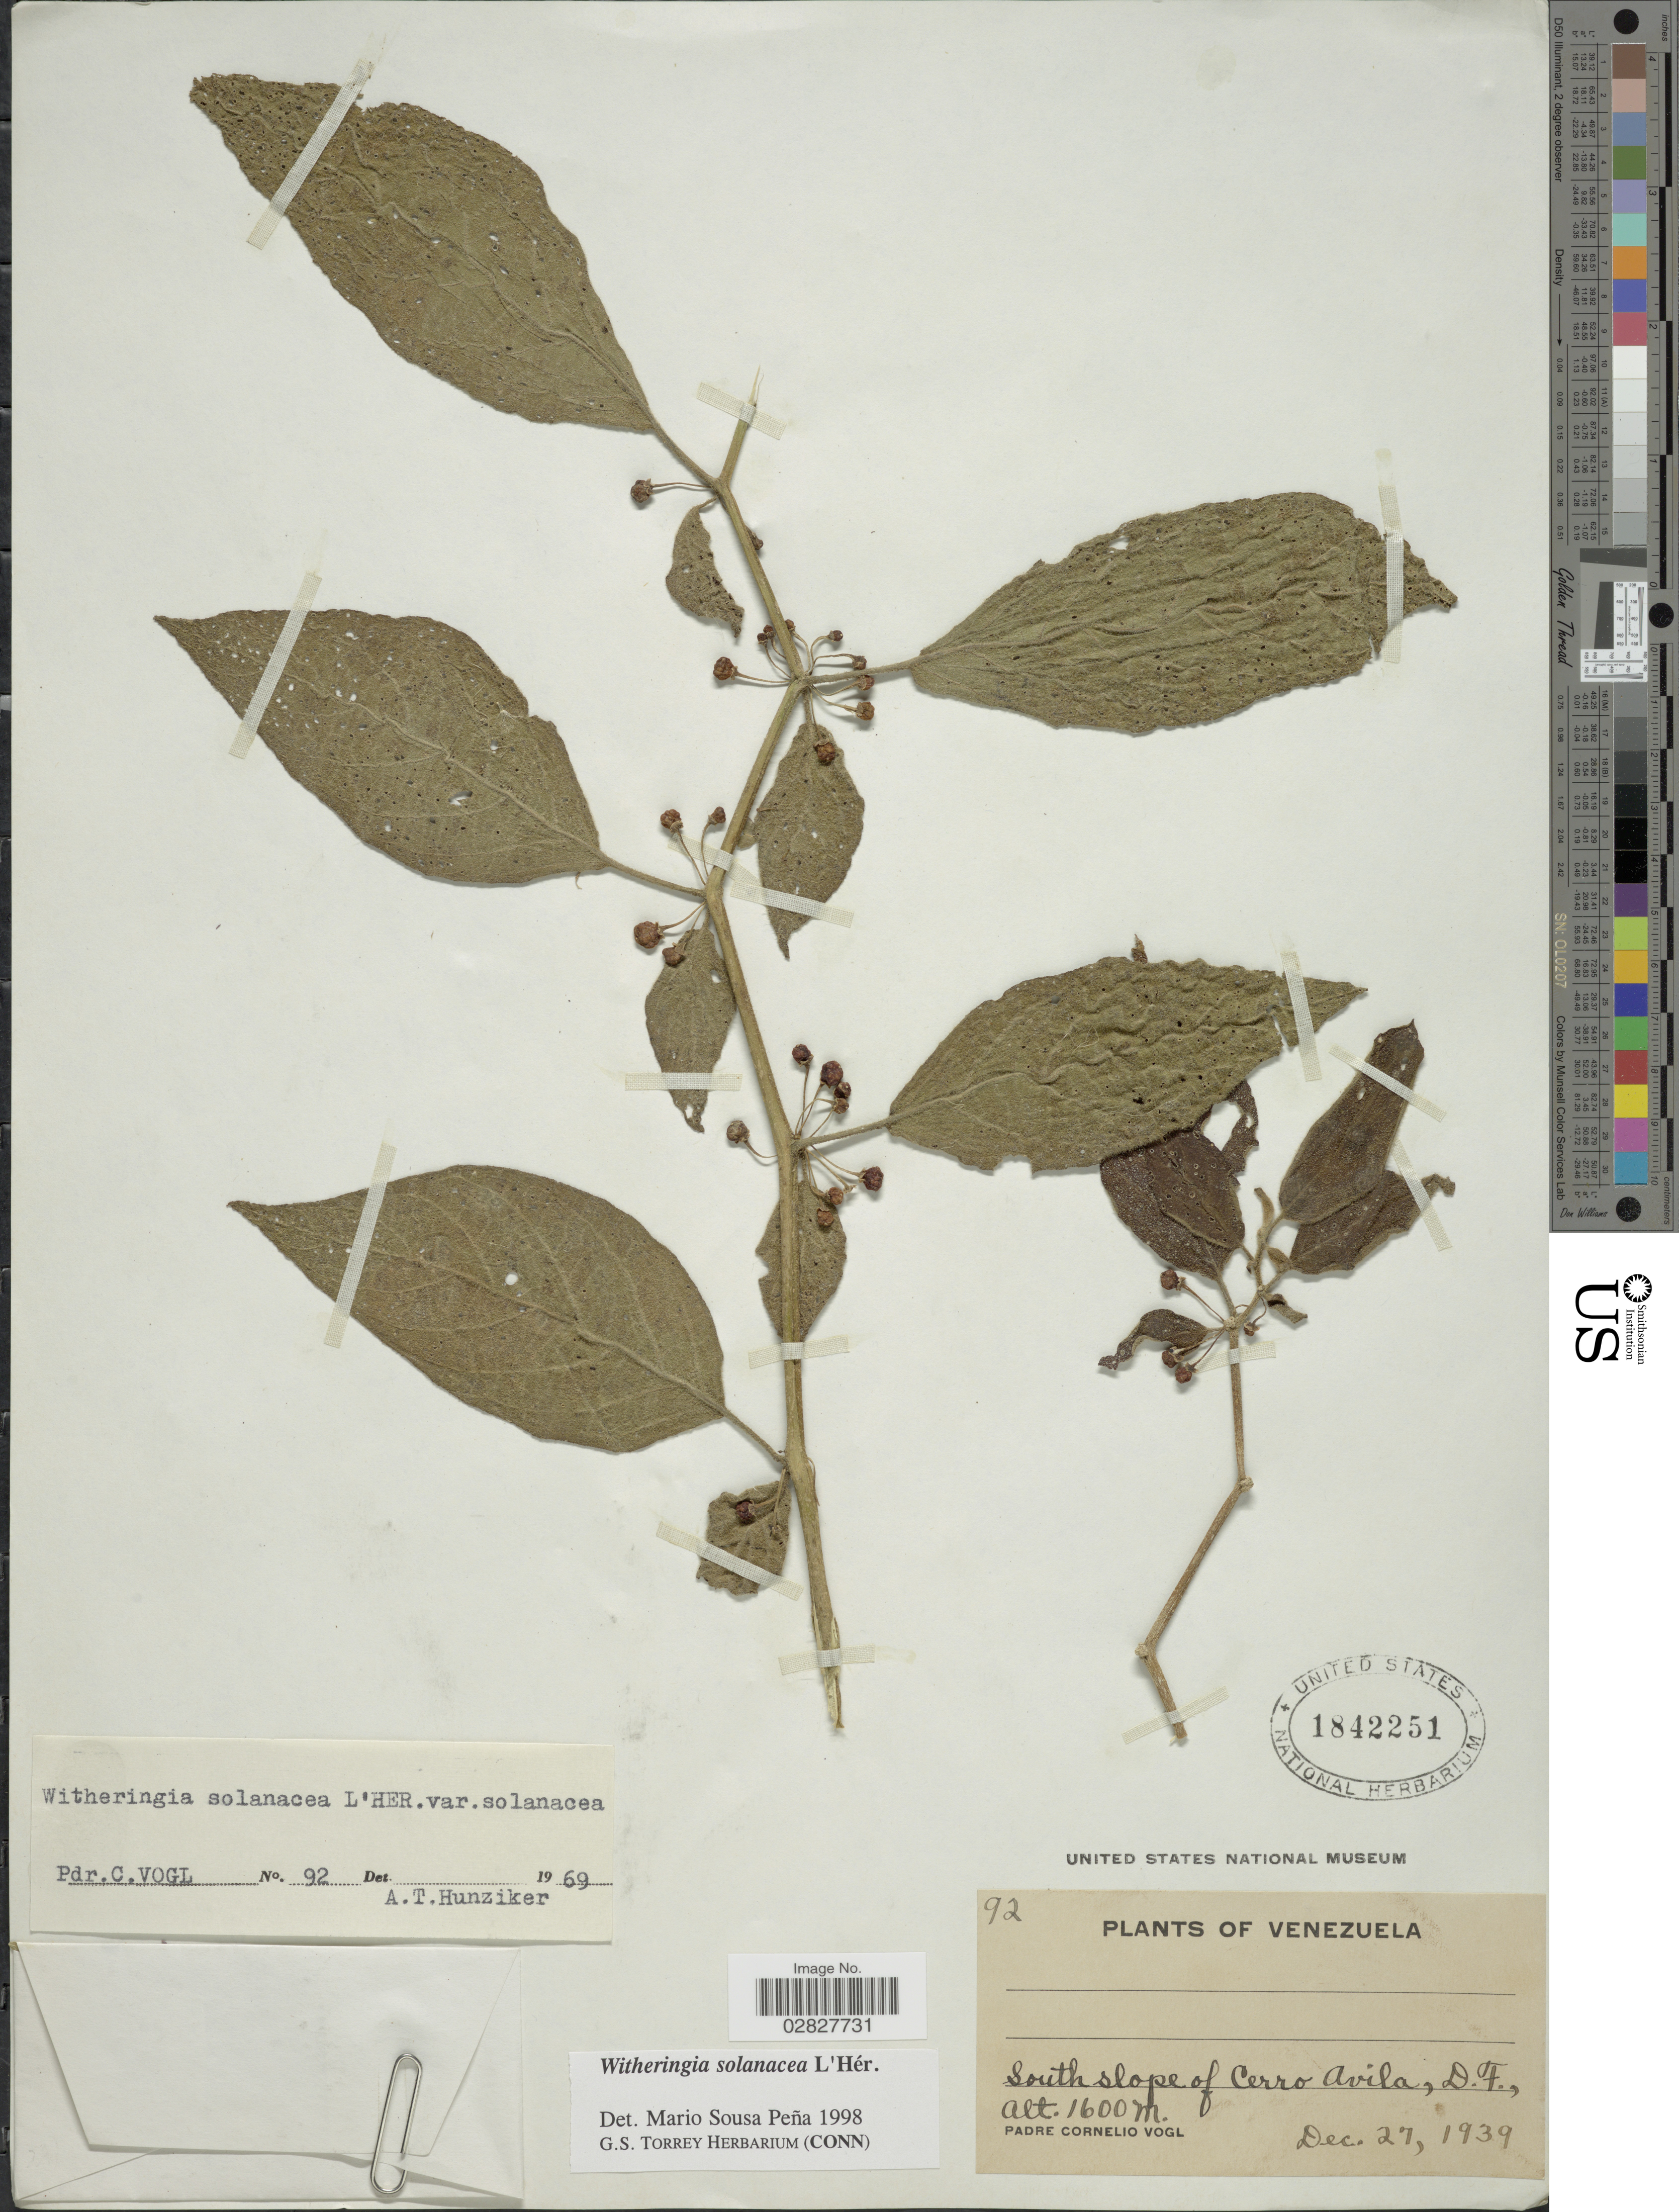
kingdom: Plantae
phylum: Tracheophyta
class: Magnoliopsida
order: Solanales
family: Solanaceae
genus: Witheringia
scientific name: Witheringia solanacea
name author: L'Hér.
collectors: P. Vogl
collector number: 92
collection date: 1939-12-27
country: Venezuela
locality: South slope of Cerro Avila, D.F.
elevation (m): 1600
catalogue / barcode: US 1842251